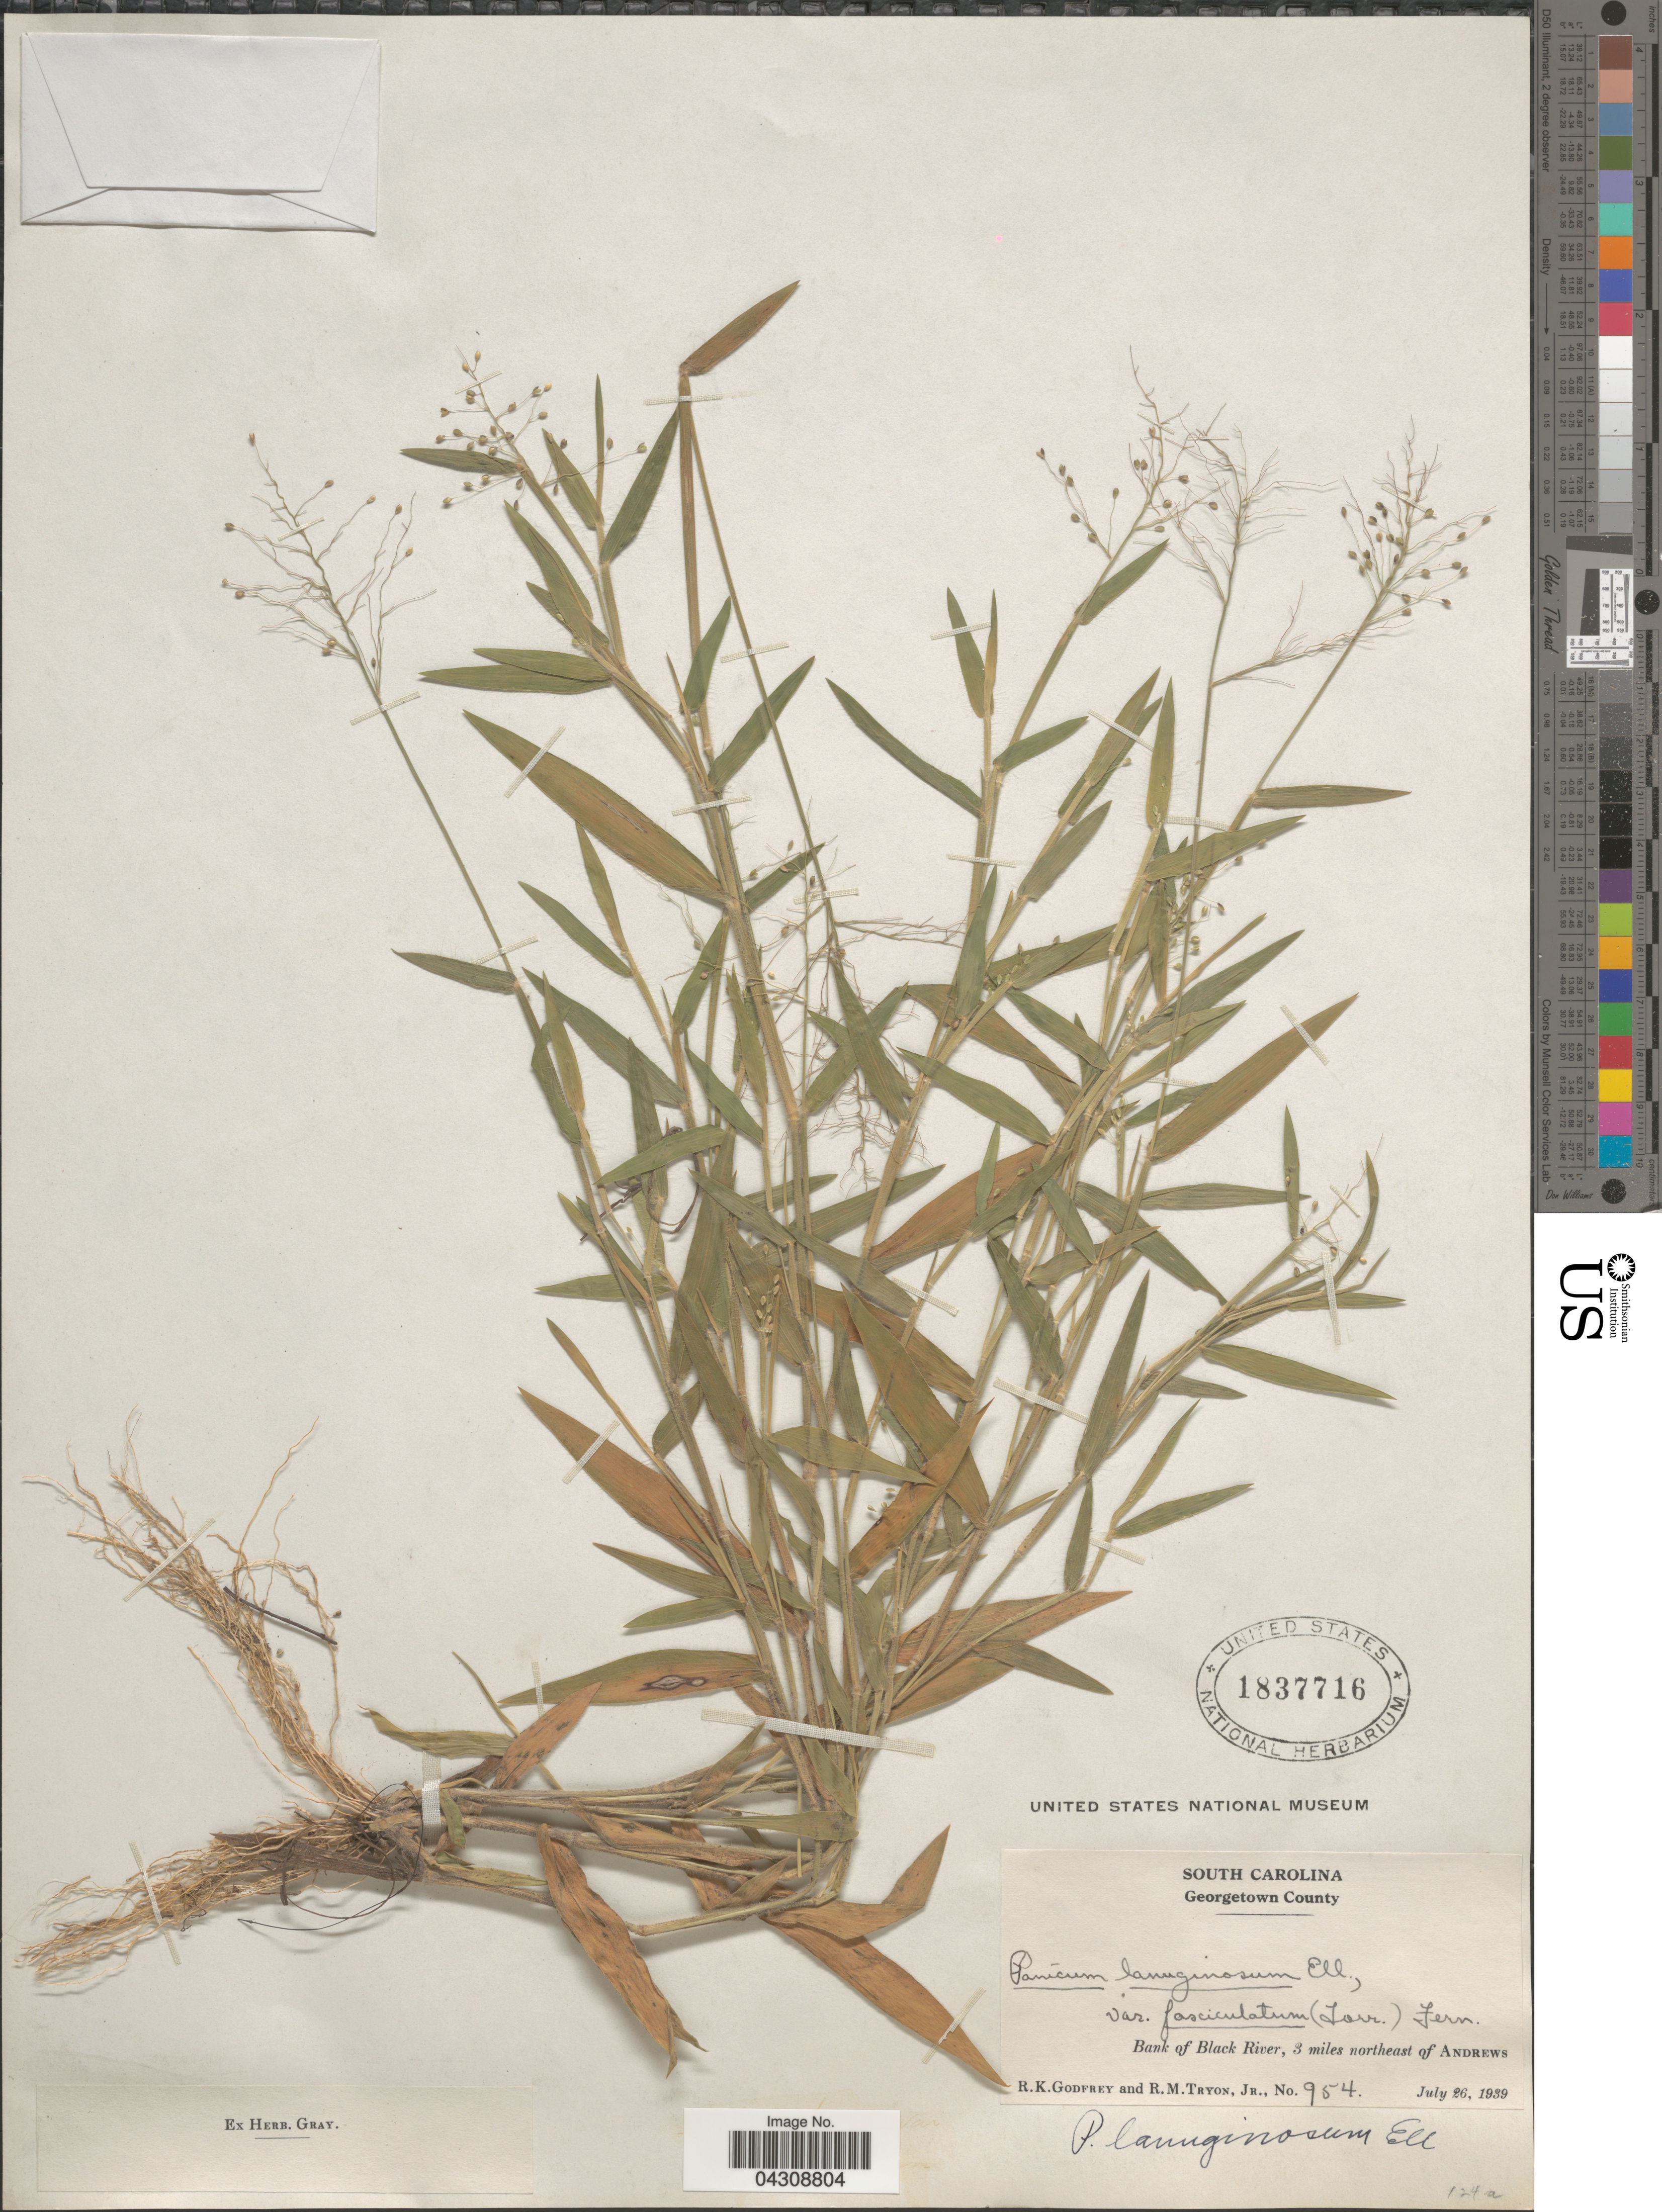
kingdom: Plantae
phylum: Tracheophyta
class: Liliopsida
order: Poales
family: Poaceae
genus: Dichanthelium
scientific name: Dichanthelium acuminatum var. acuminatum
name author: (Sw.) Gould & C.A. Clark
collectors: R. K. Godfrey & R. Tryon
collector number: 954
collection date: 1939-07-26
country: United States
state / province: South Carolina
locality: Georgetown County. Bank of Black River, 3 miles northeast of Andrews.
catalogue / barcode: US 1837716